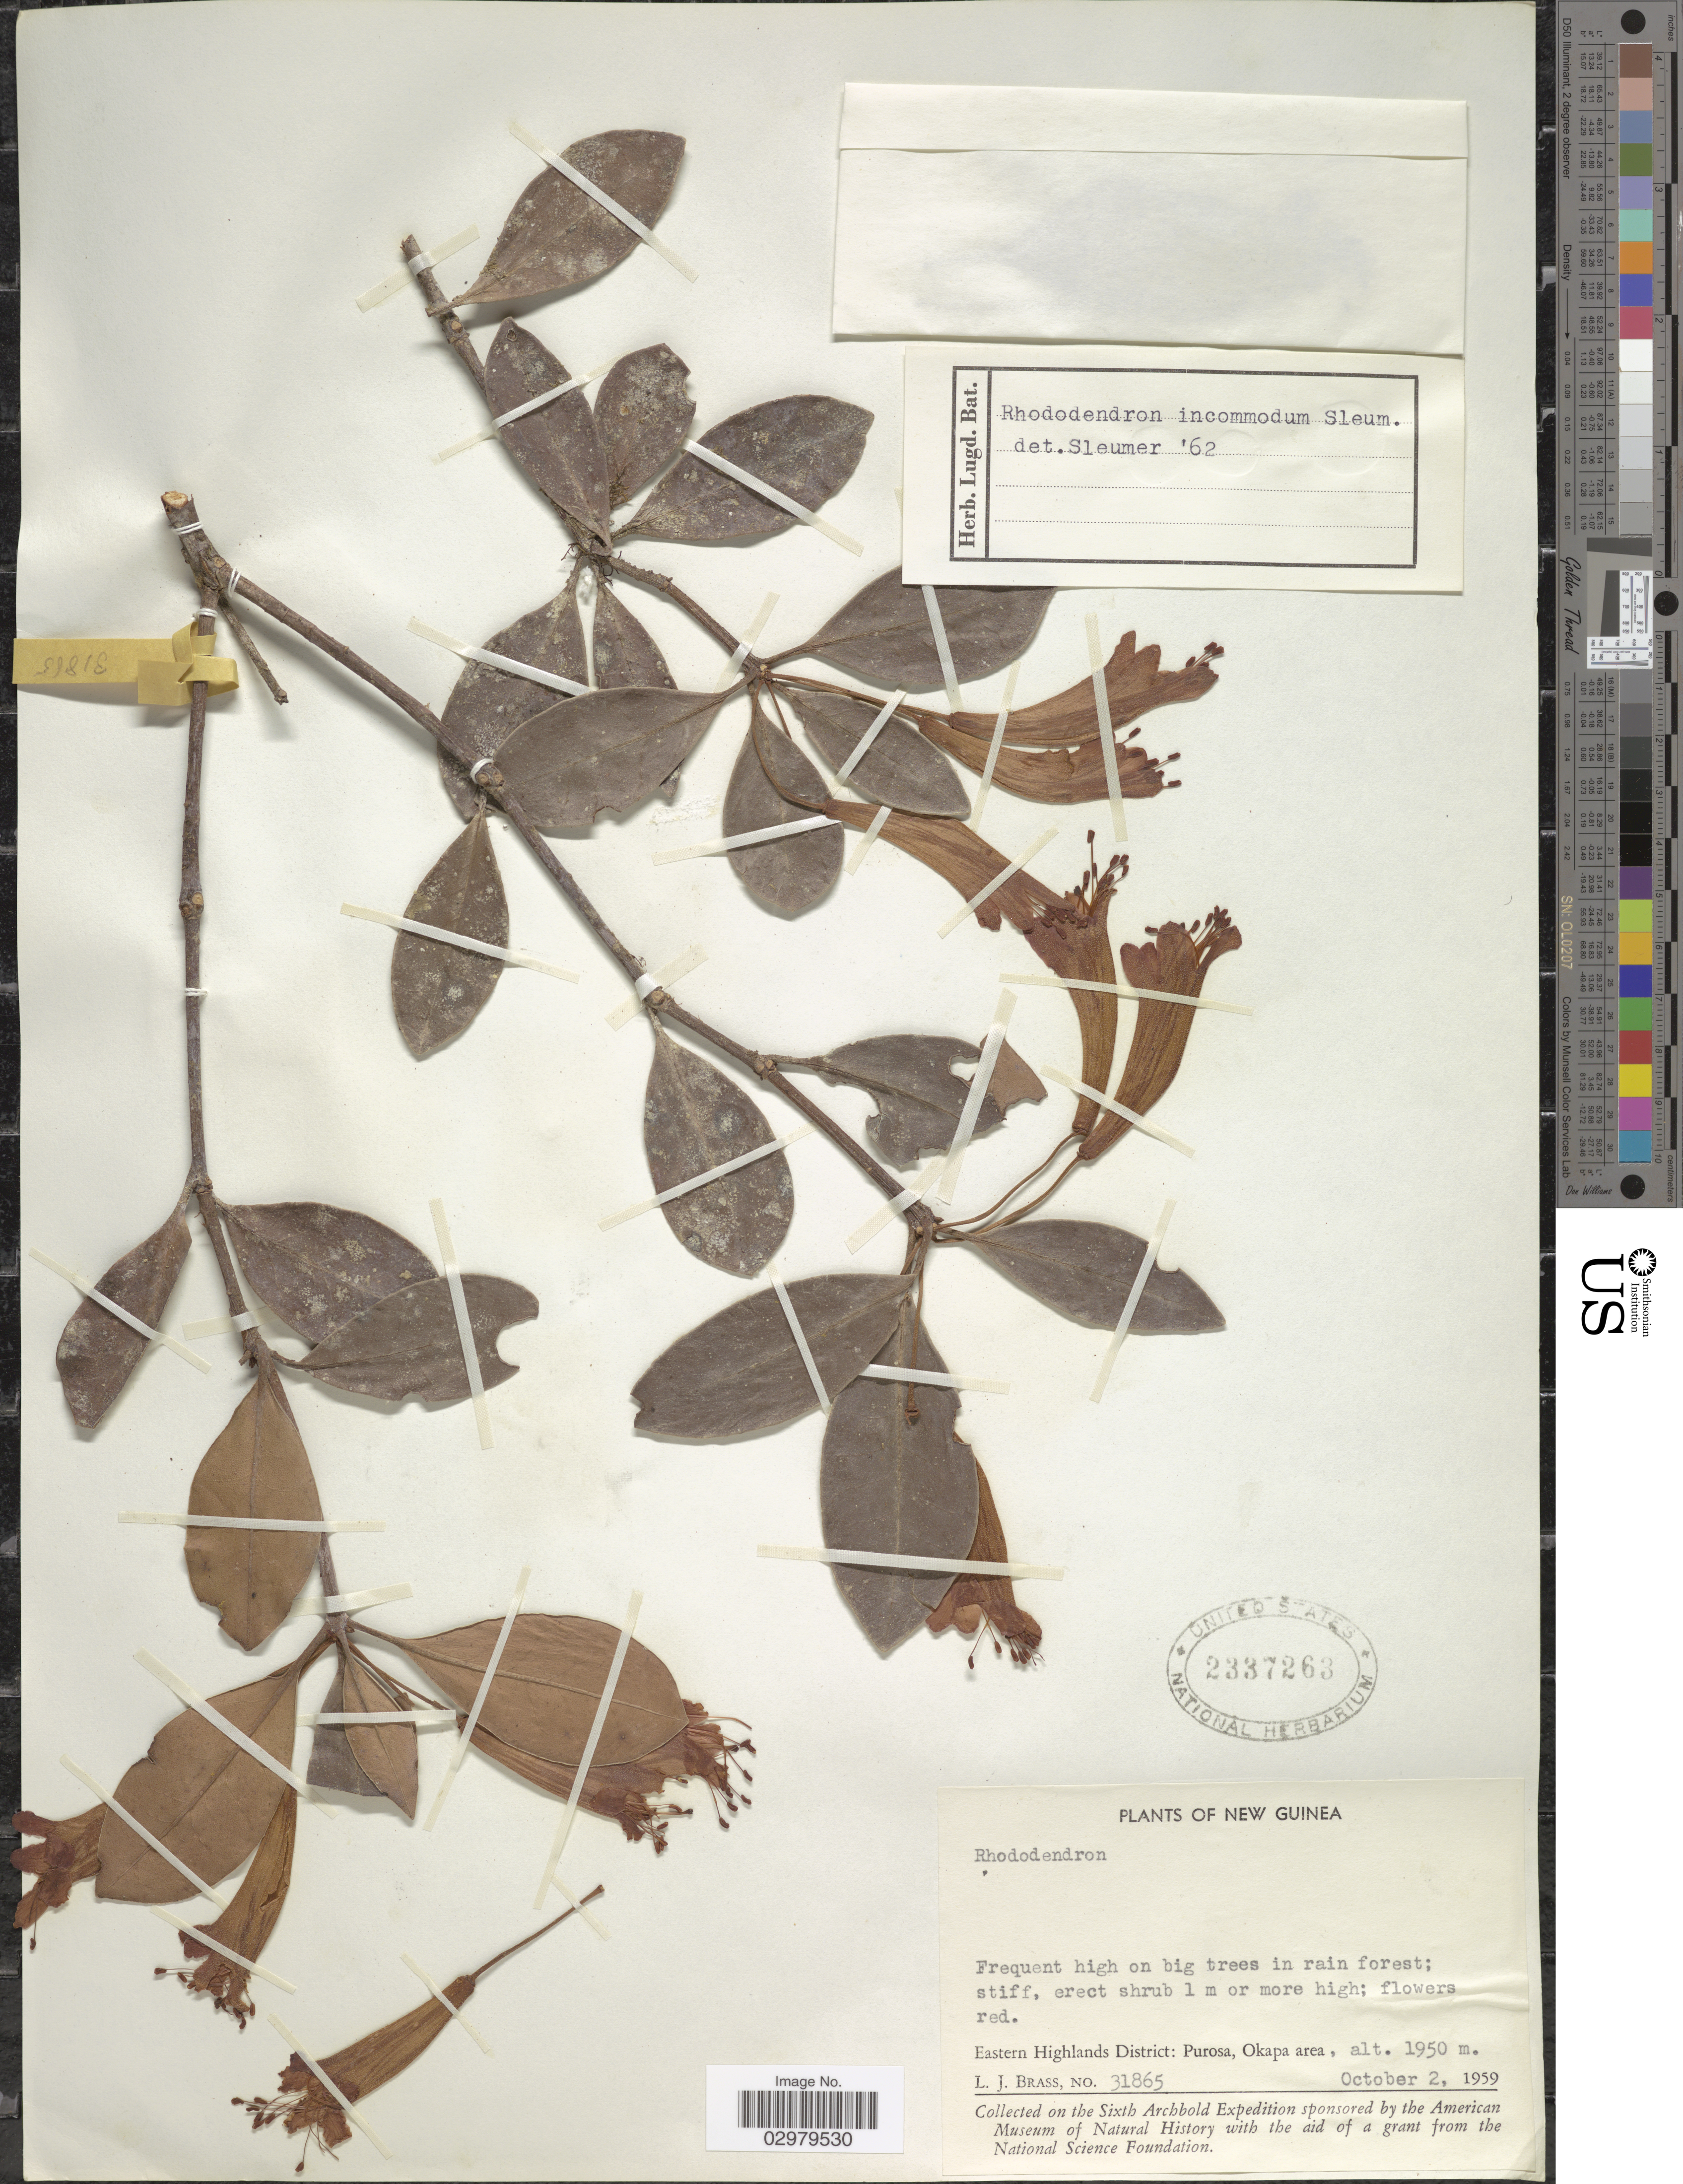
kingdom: Plantae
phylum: Tracheophyta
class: Magnoliopsida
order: Ericales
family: Ericaceae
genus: Rhododendron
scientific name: Rhododendron incommodum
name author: Sleumer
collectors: L. J. Brass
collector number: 31865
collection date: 1959-10-02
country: Papua New Guinea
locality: New Guinea. Eastern Highlands District: Purosa, Okapa area.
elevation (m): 1950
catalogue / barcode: US 2337263